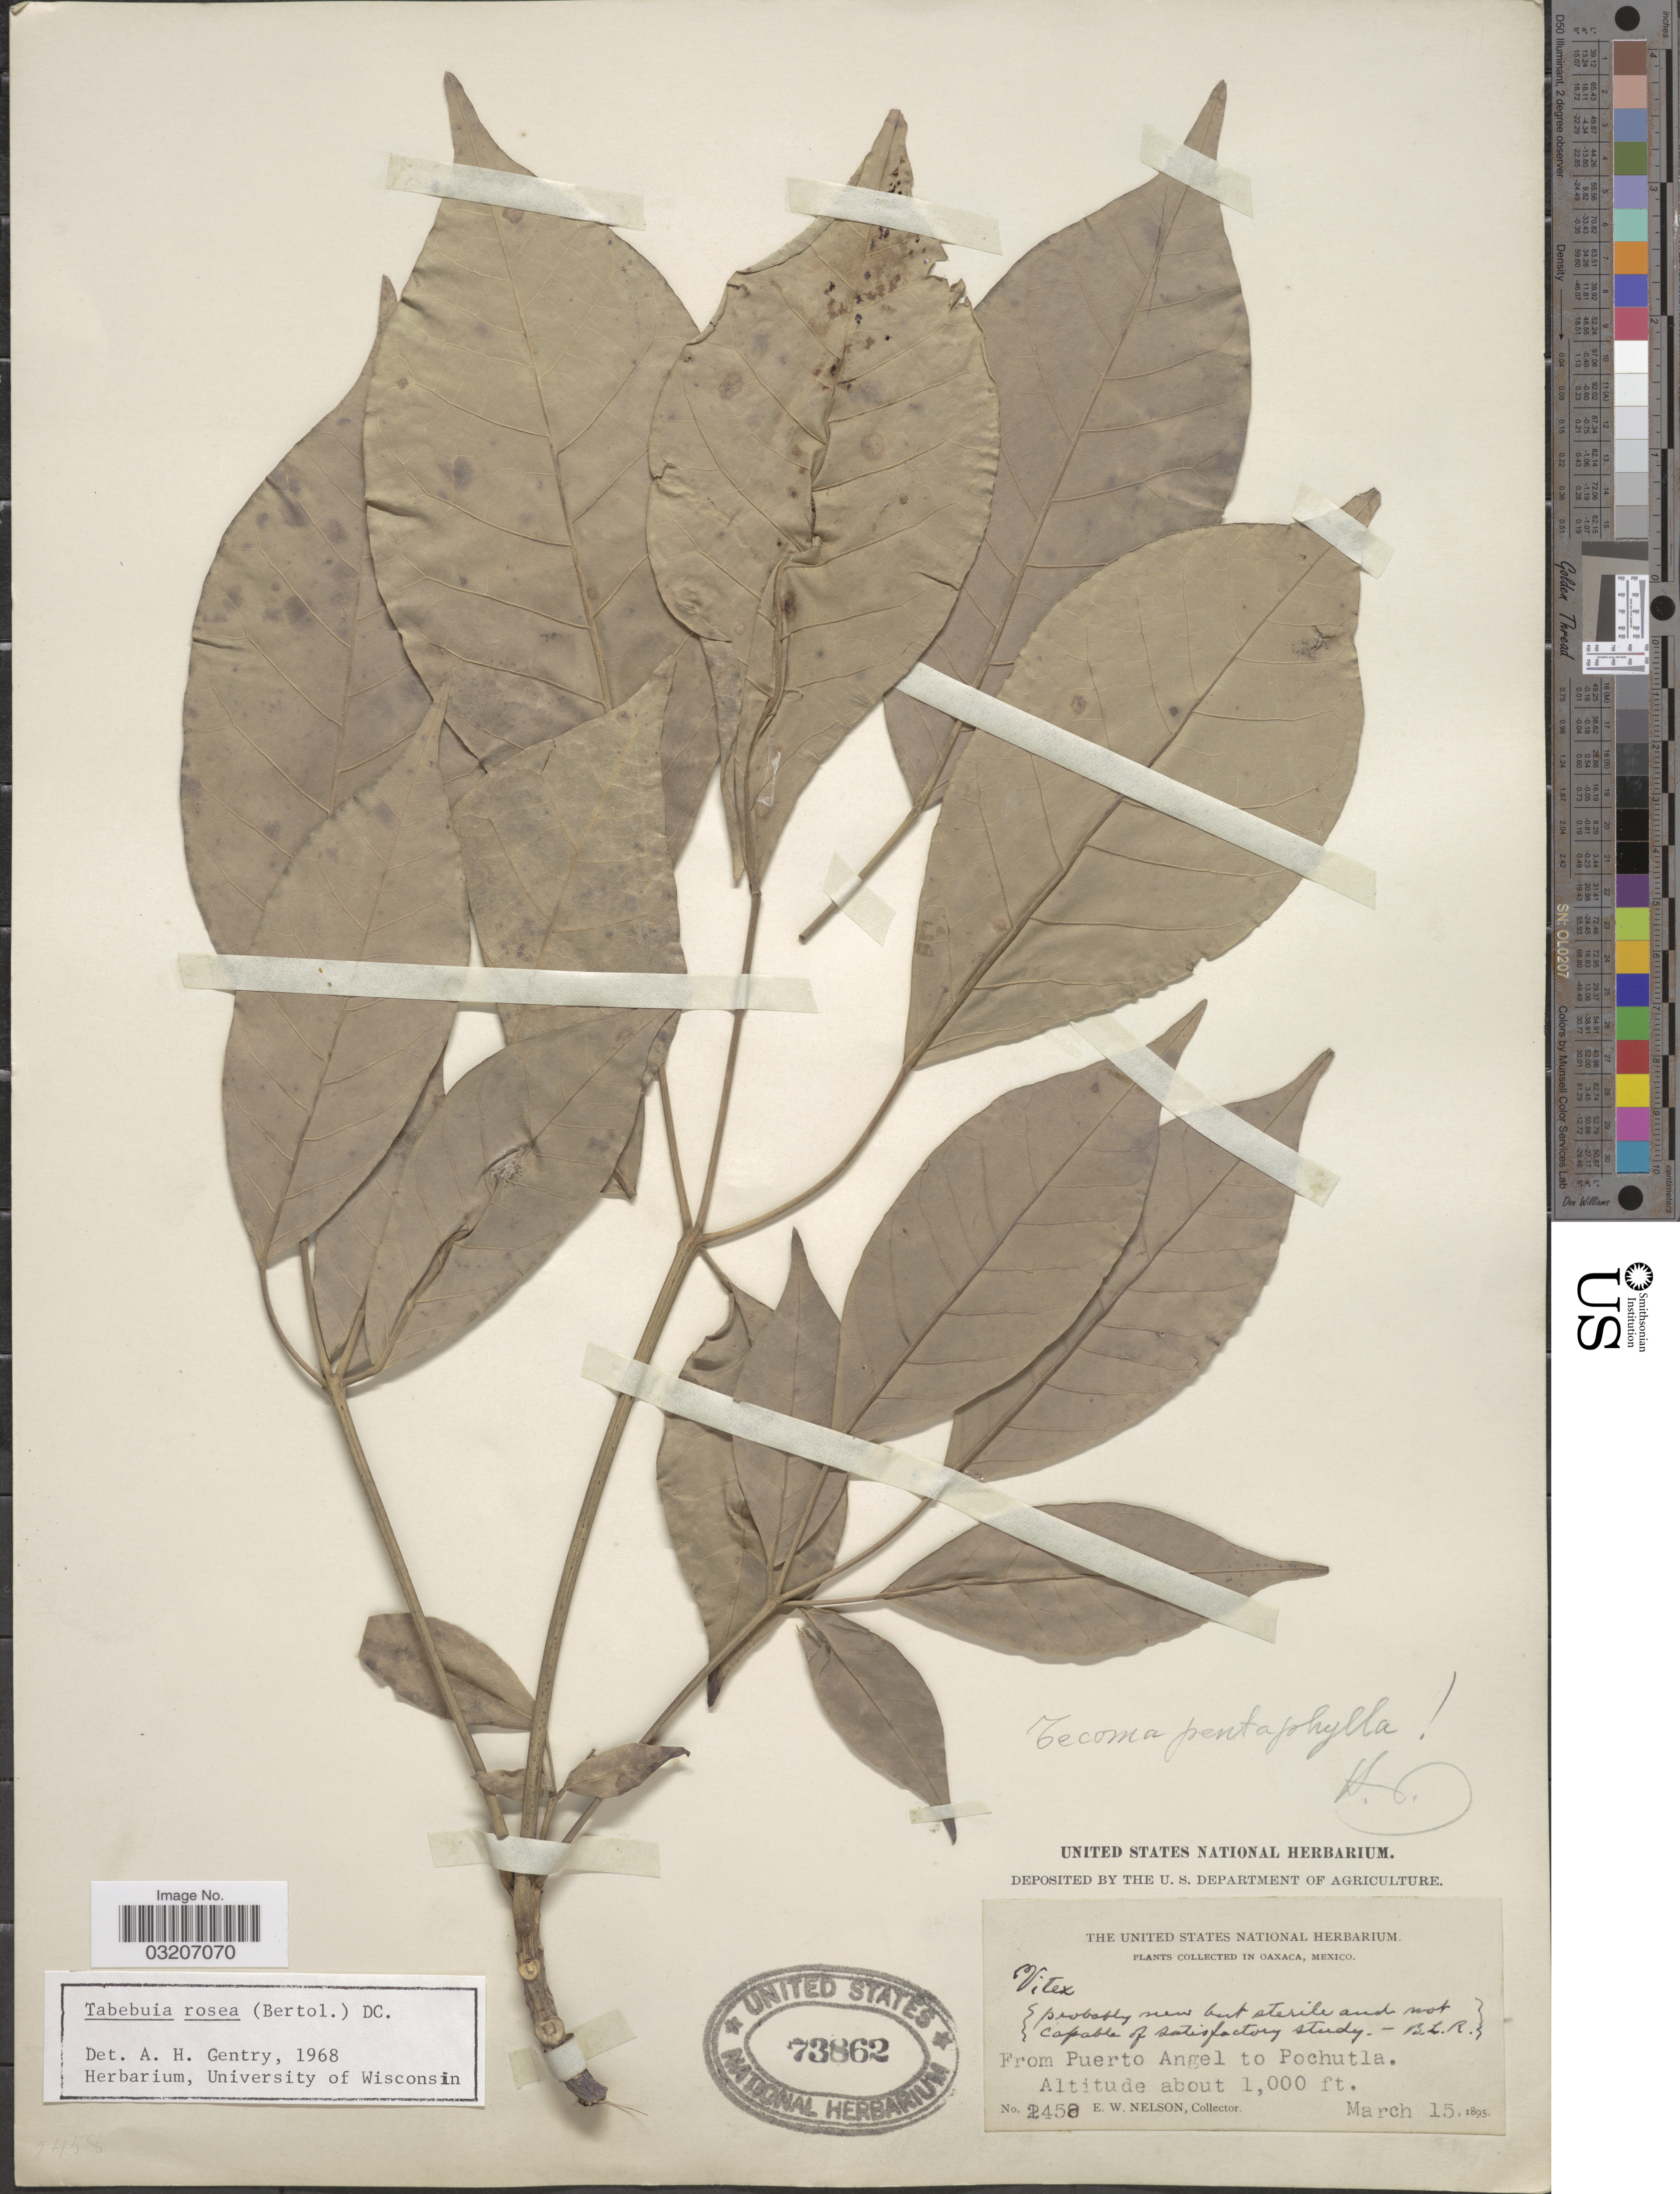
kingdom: Plantae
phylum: Tracheophyta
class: Magnoliopsida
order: Lamiales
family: Bignoniaceae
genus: Tabebuia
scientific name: Tabebuia rosea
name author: (Bertol.) DC.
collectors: E. W. Nelson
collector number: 2458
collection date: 1895-03-15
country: Mexico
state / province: Oaxaca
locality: From Puerto Angel to Pochutla.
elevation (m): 305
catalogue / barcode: US 73862